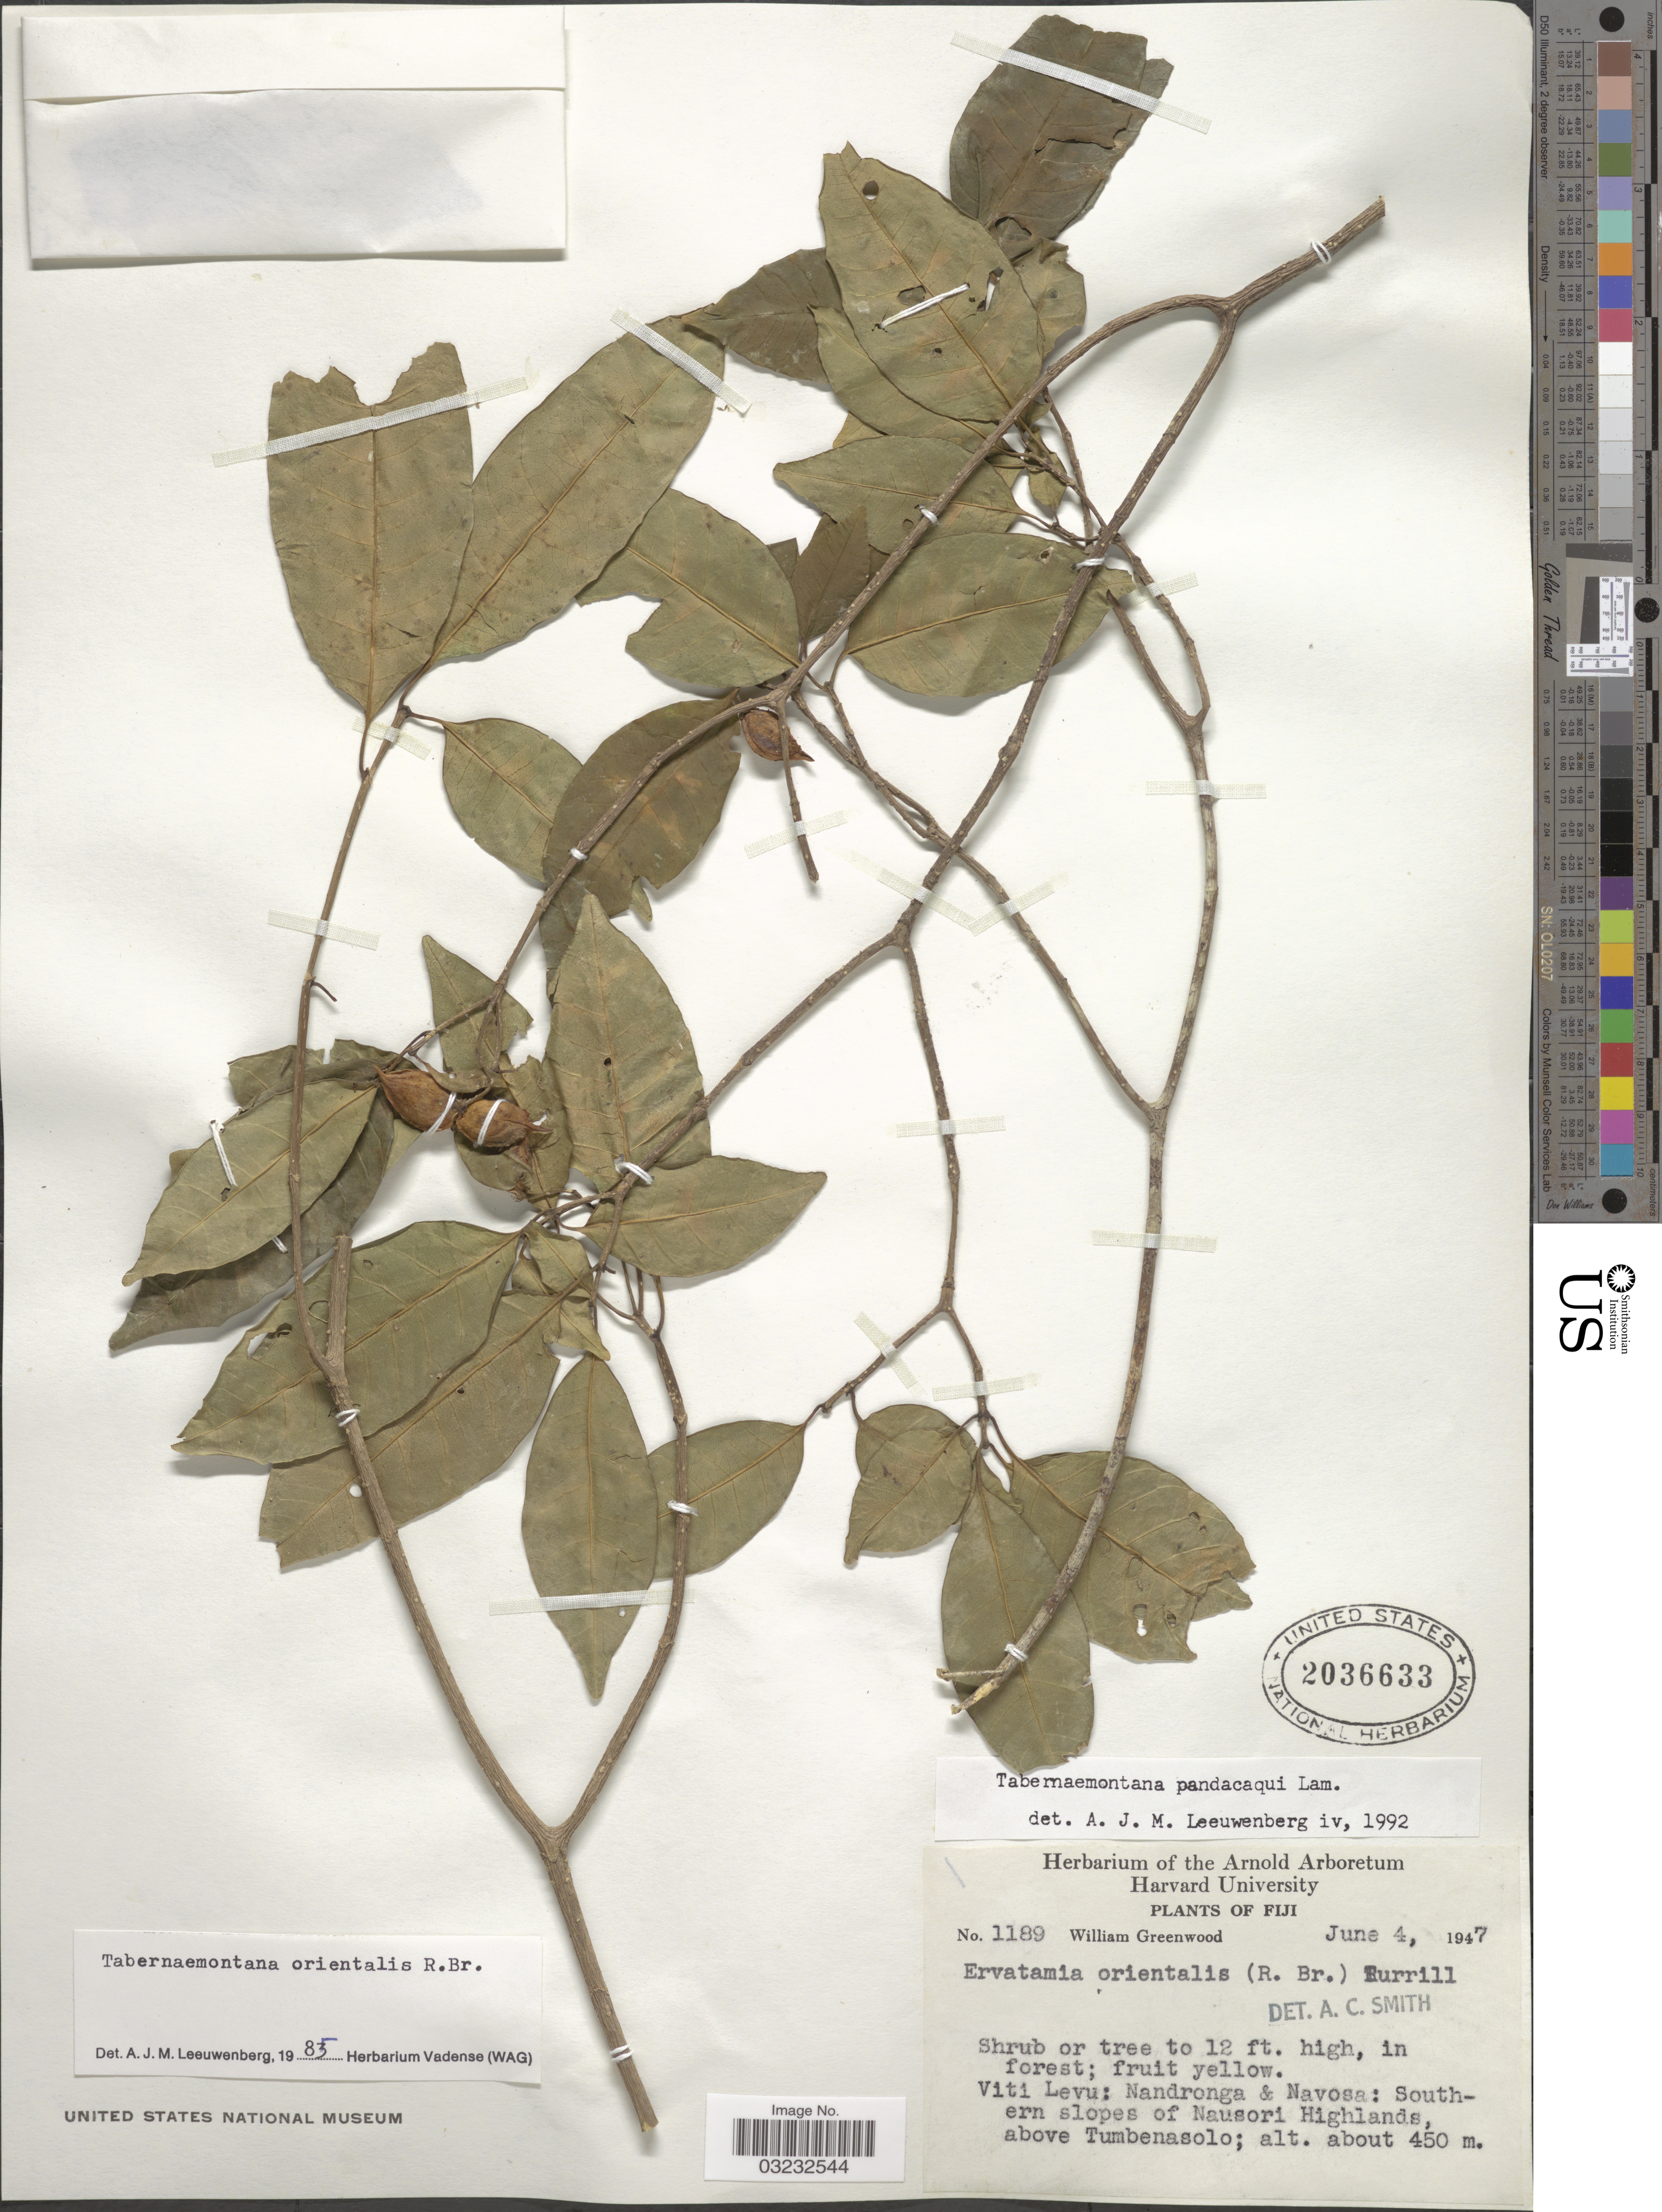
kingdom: Plantae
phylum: Tracheophyta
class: Magnoliopsida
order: Gentianales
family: Apocynaceae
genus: Tabernaemontana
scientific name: Tabernaemontana pandacaqui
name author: Poir.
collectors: W. Greenwood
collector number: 1189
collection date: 1947-06-04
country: Fiji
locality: Viti Levu: Nandronga & Navosa: Southern slopes of Nausori Highlands, above Tumbenasolo.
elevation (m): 450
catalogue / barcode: US 2036633